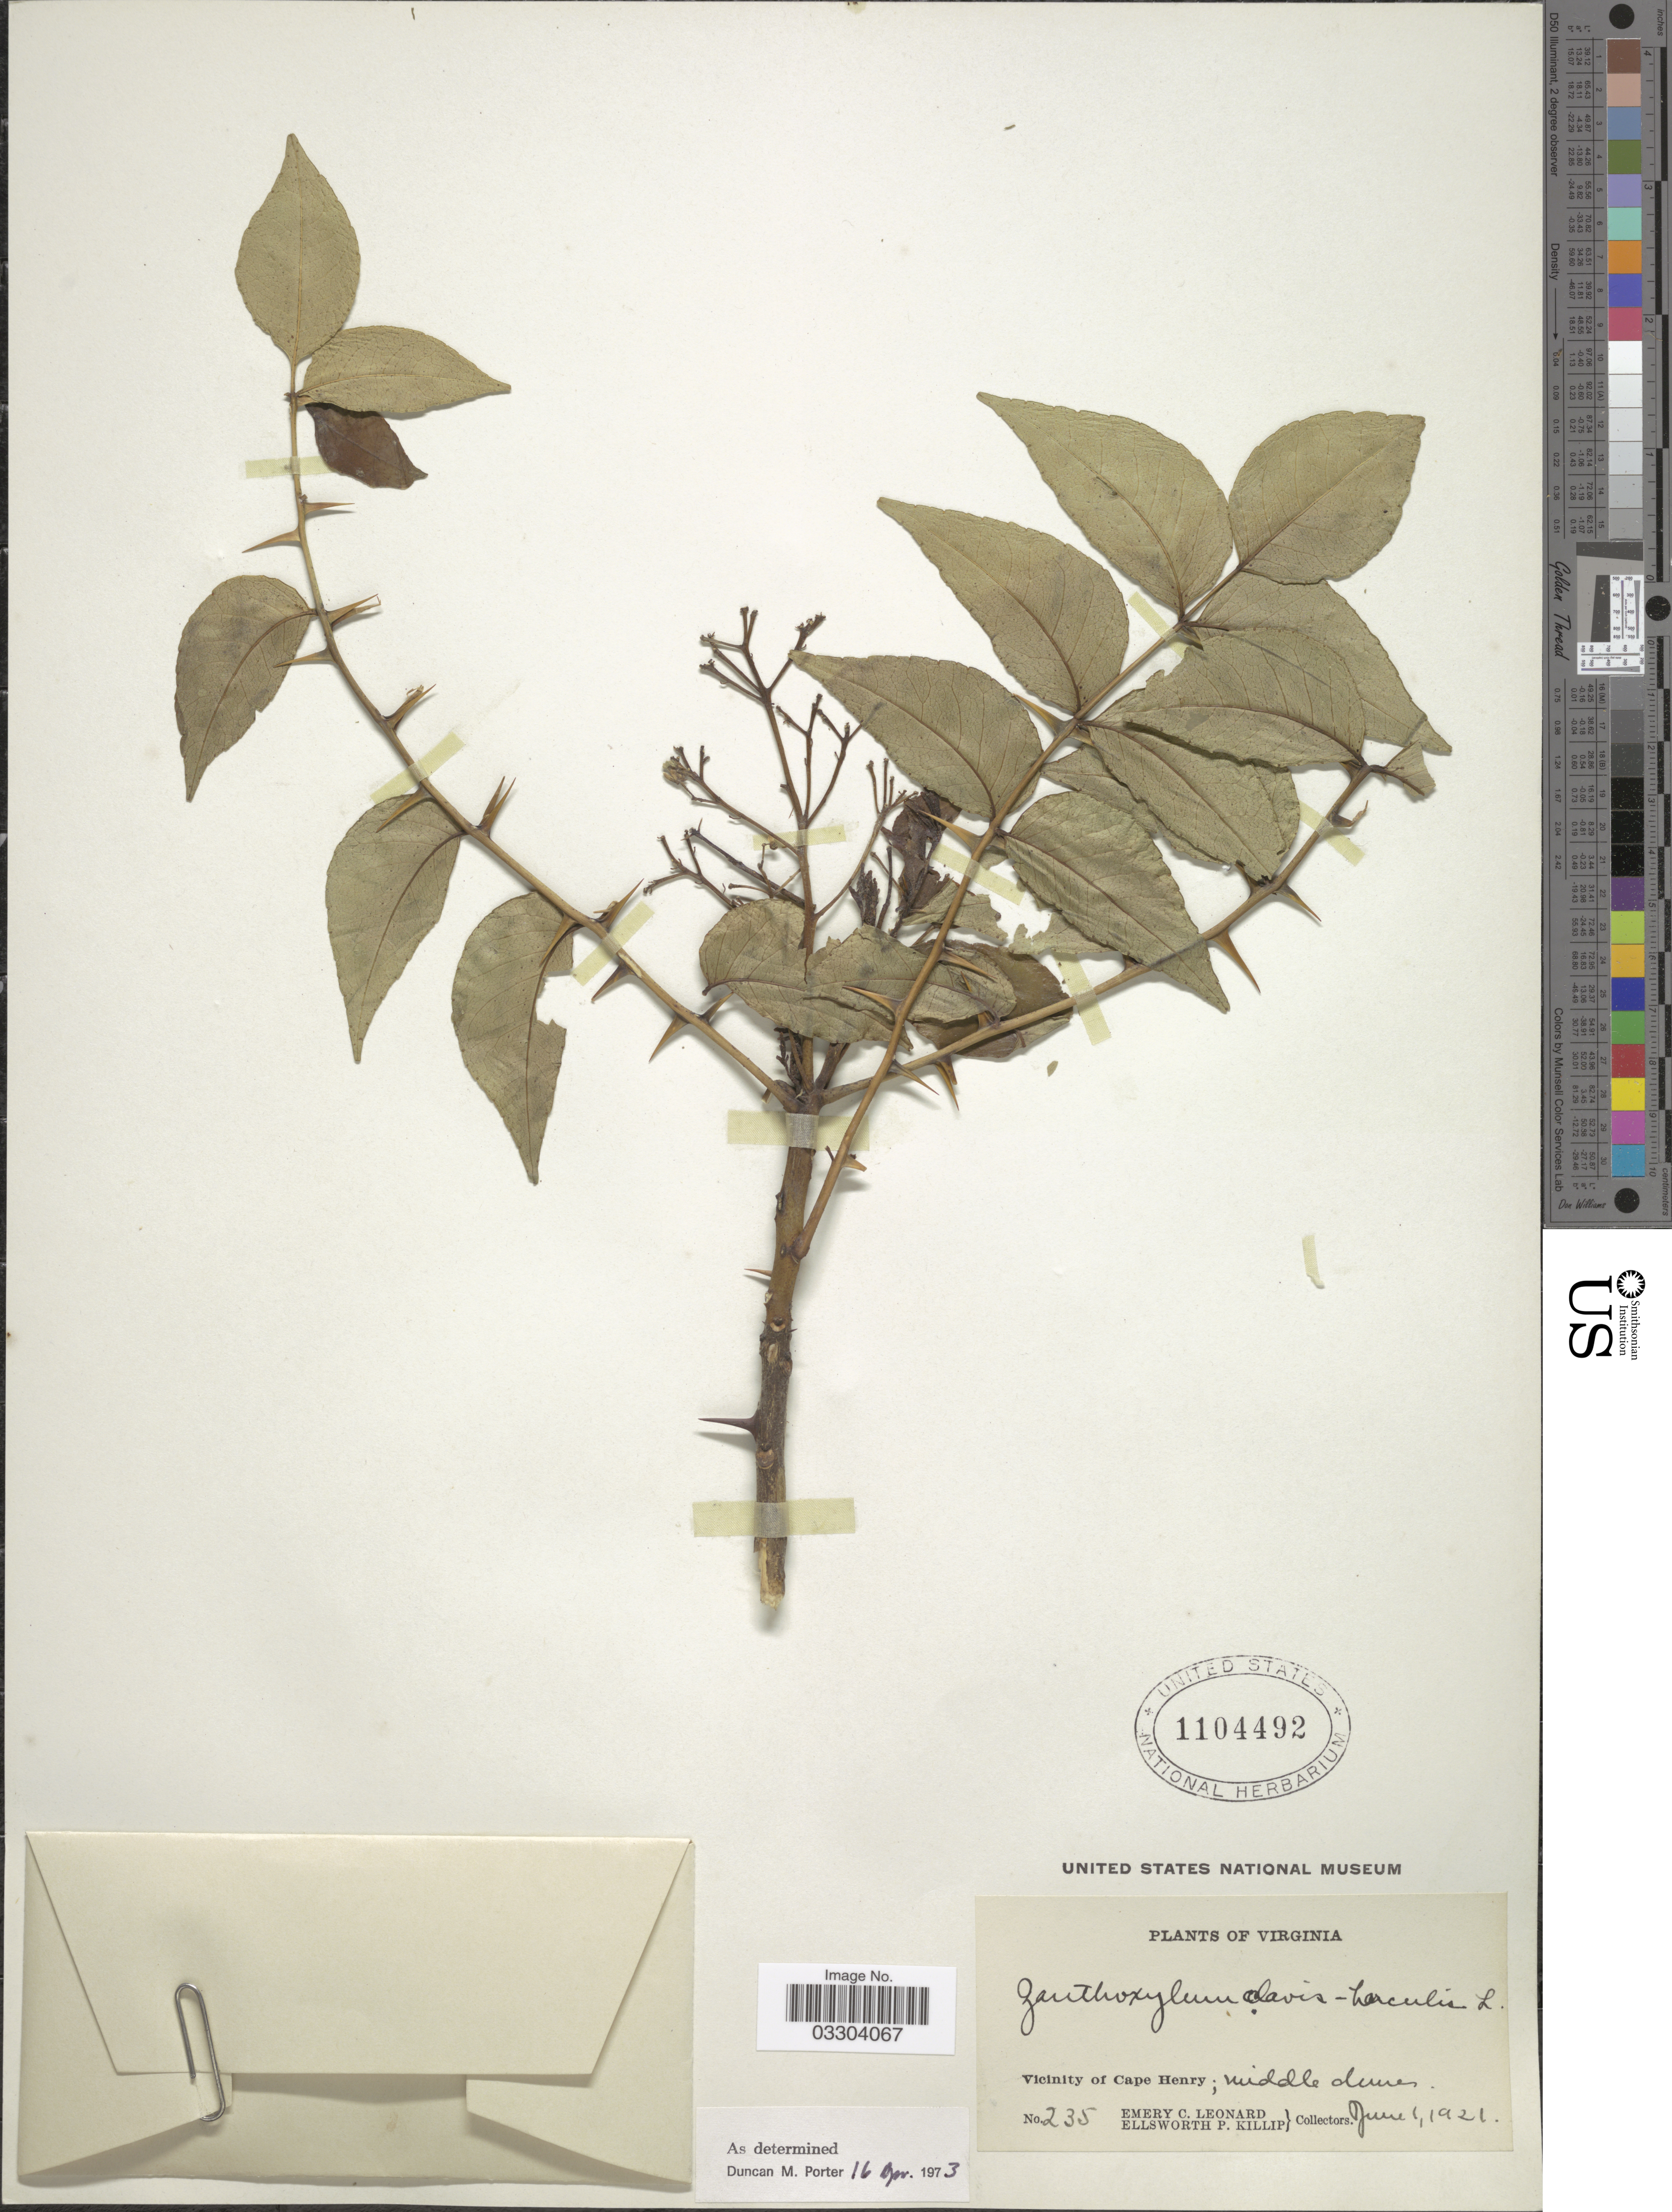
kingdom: Plantae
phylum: Tracheophyta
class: Magnoliopsida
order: Sapindales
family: Rutaceae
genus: Zanthoxylum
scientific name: Zanthoxylum clava-herculis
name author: L.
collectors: E. C. Leonard & E. P. Killip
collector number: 235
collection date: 1921-06-01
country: United States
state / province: Virginia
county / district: City of Virginia Beach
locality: Vicinity of Cape Henry; middle dunes.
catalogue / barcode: US 1104492